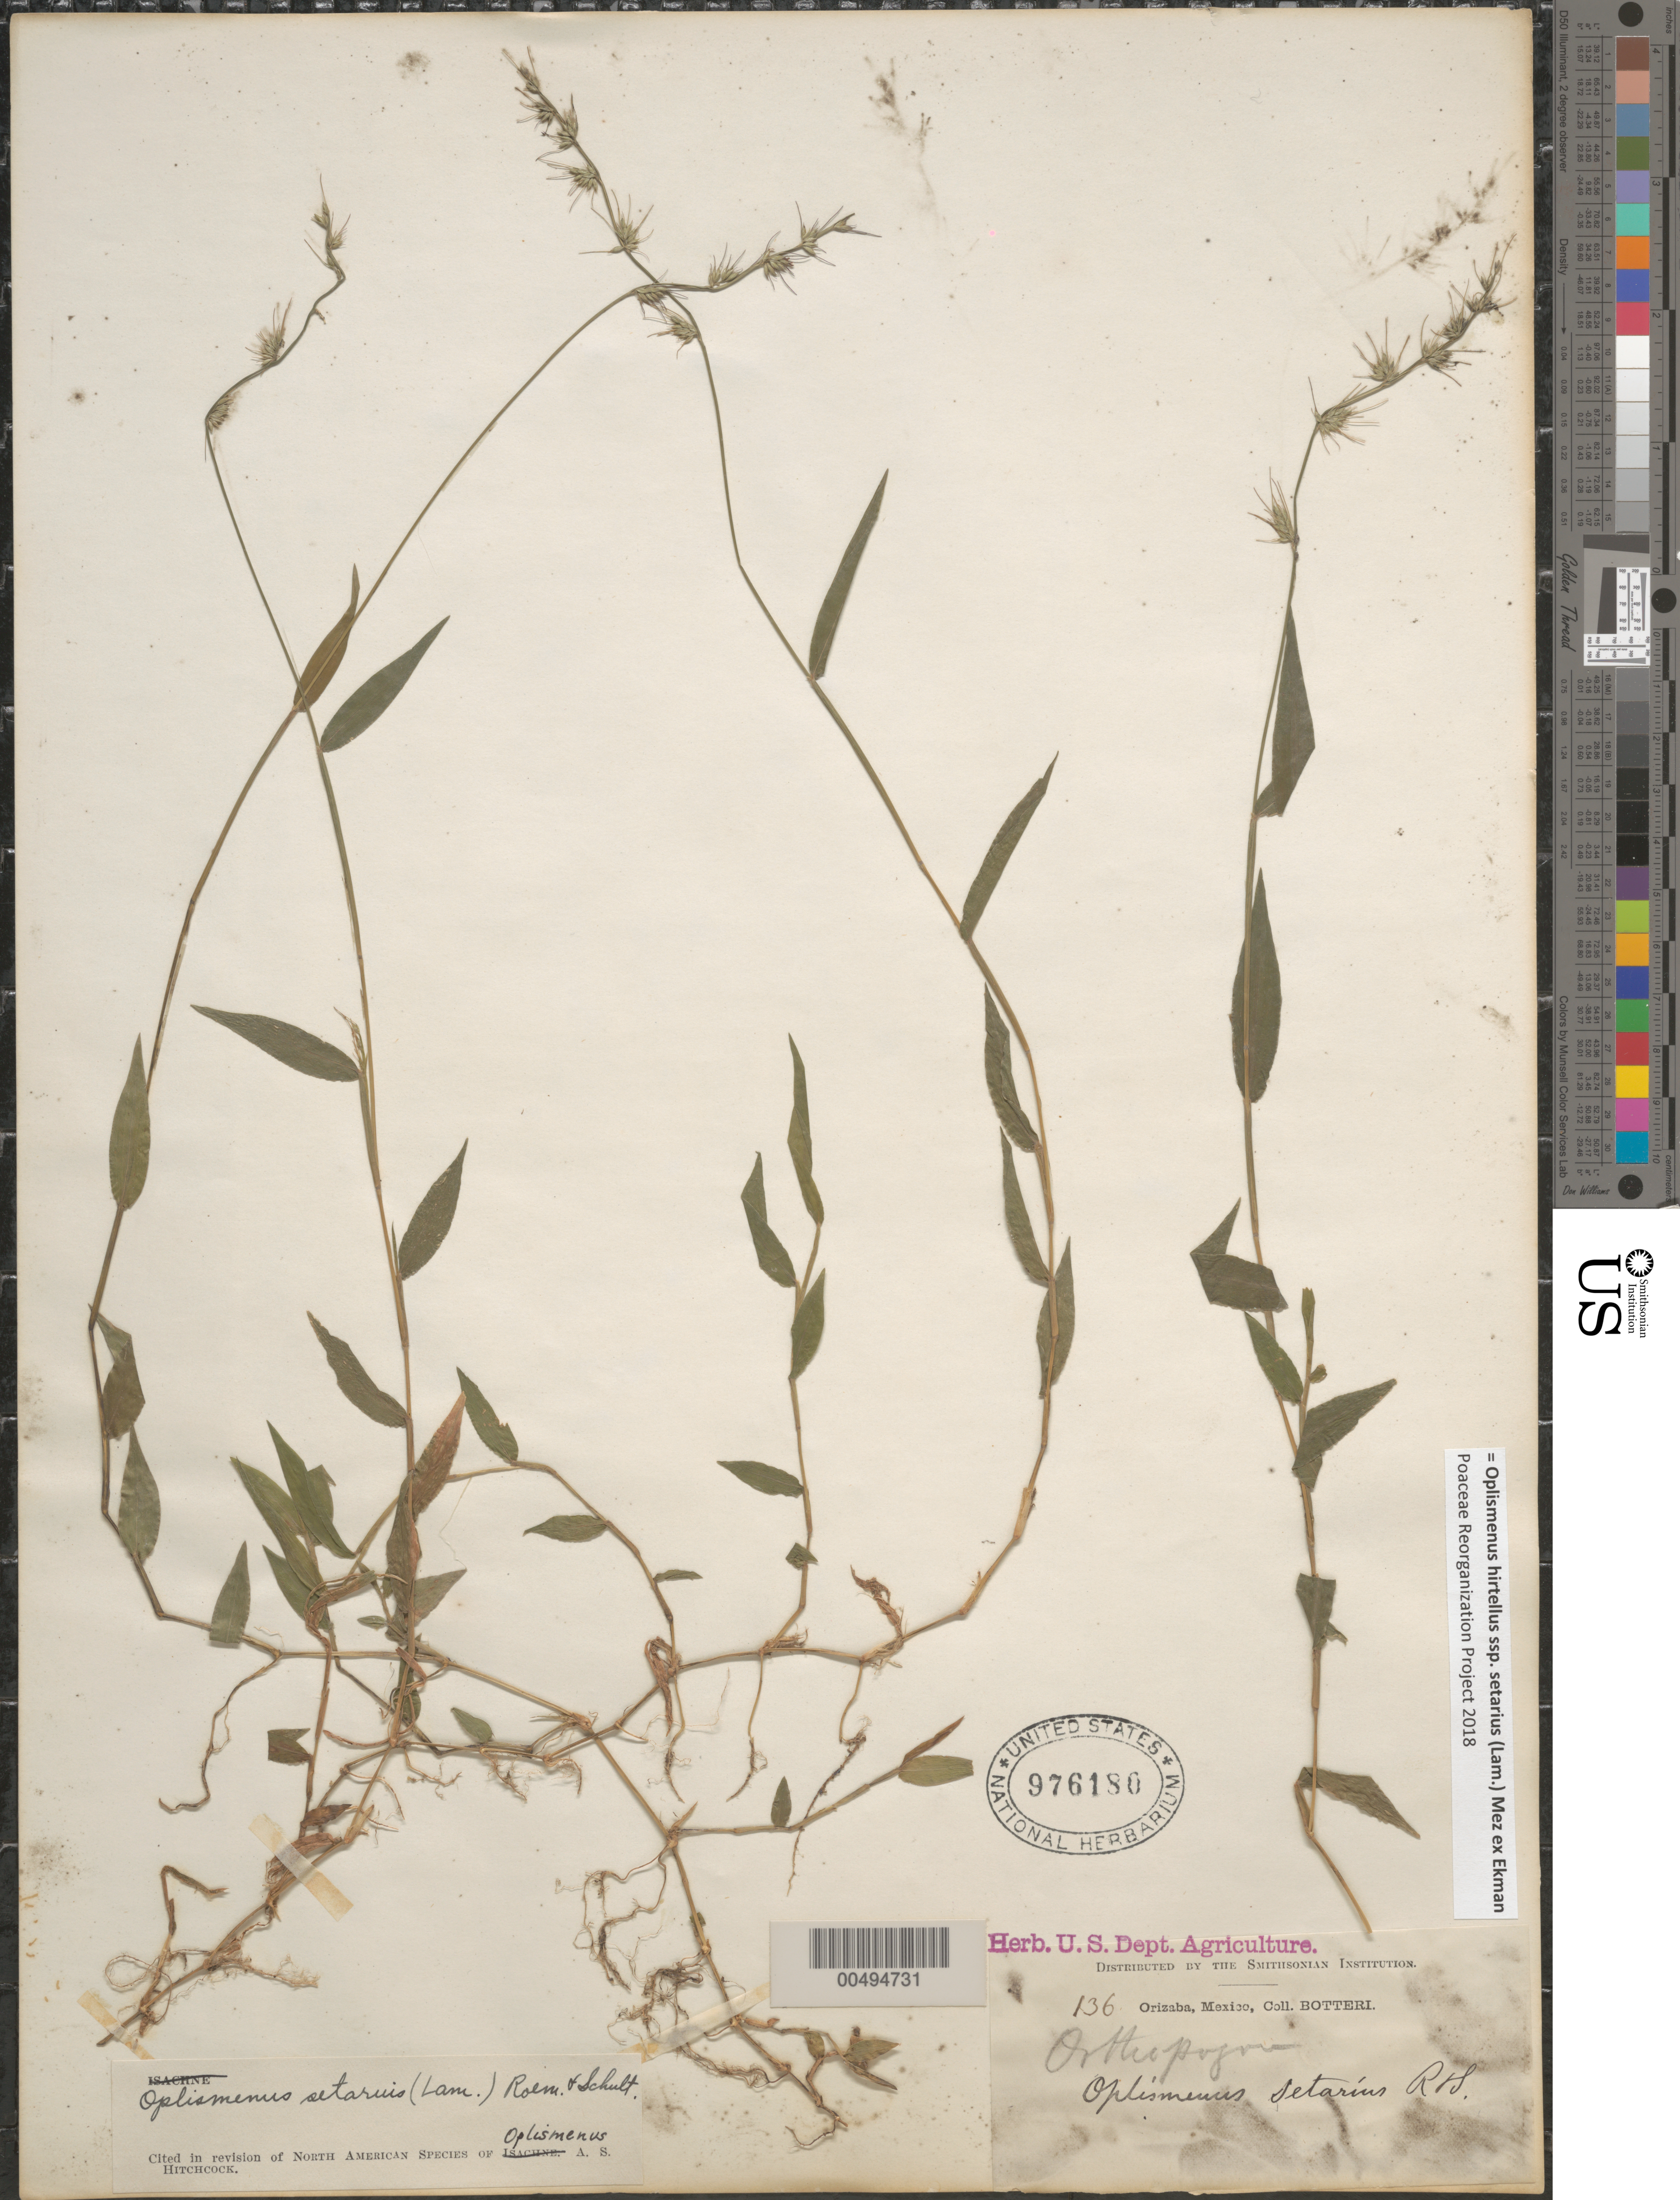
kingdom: Plantae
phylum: Tracheophyta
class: Liliopsida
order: Poales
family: Poaceae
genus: Oplismenus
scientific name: Oplismenus hirtellus subsp. setarius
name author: (Lam.) Mez ex Ekman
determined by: Poaceae Reorganization Project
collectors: -. Botteri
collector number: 136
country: Mexico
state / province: Veracruz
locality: Orizaba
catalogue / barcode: US 976180